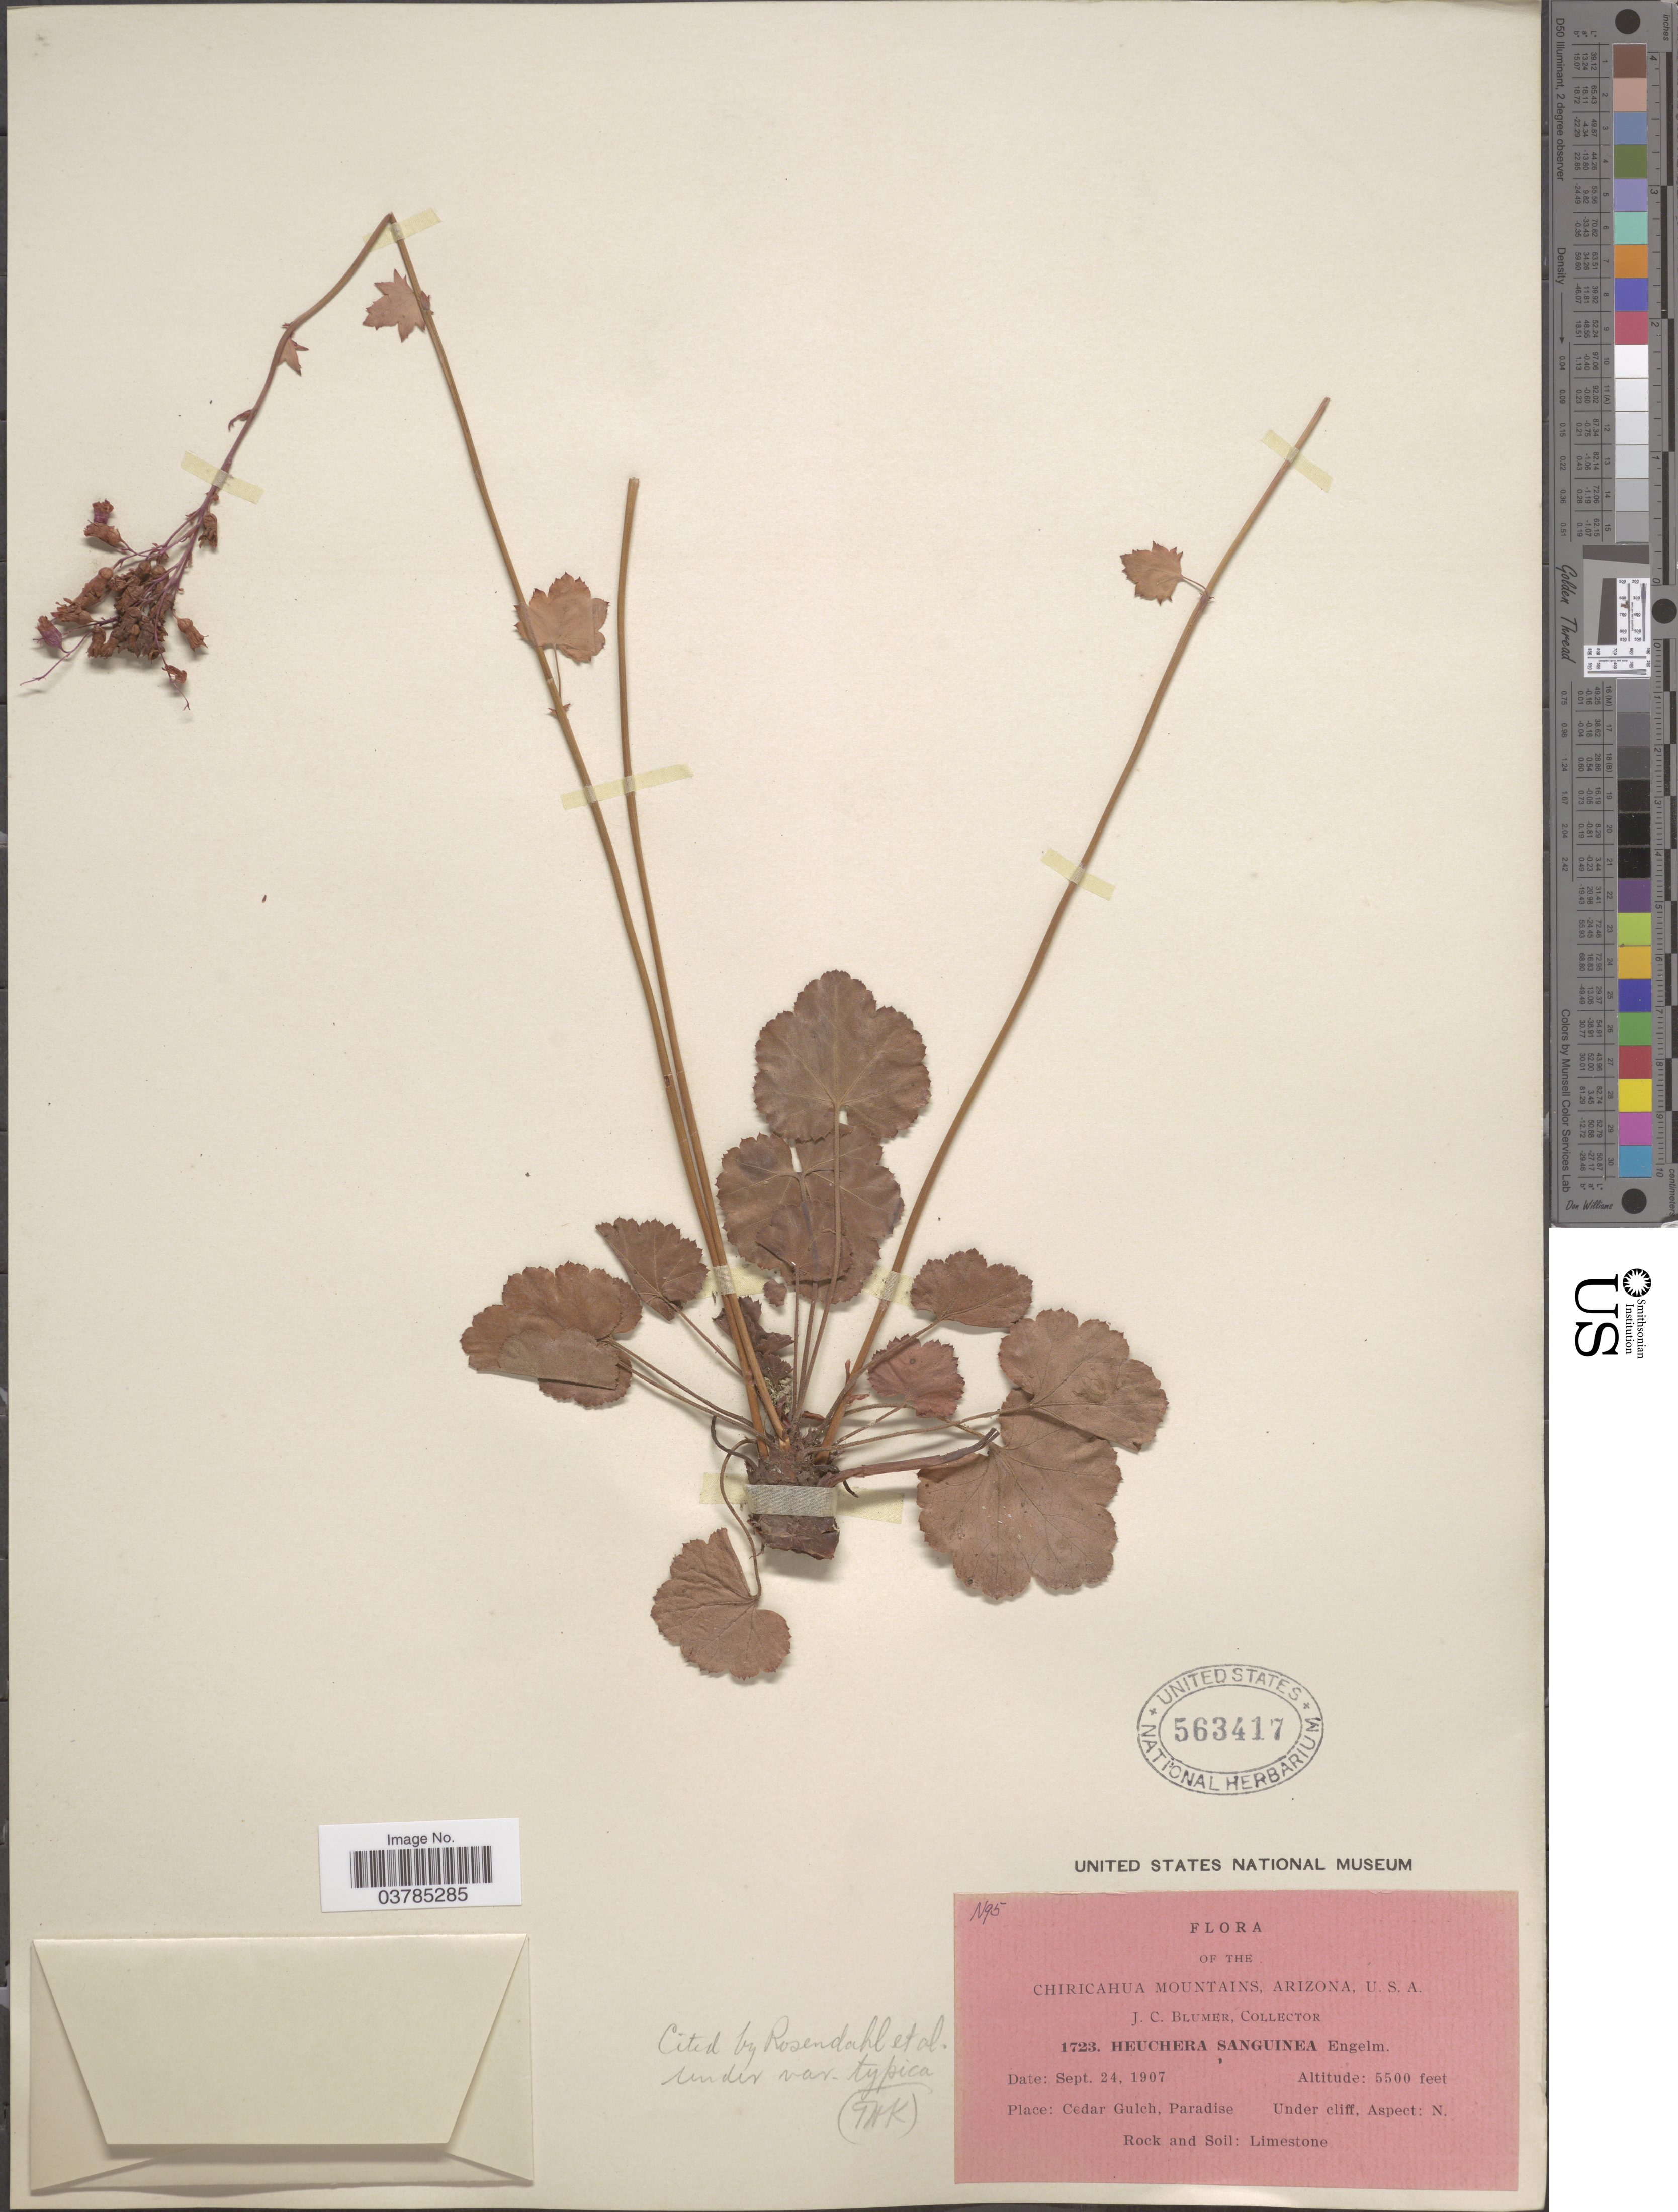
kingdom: Plantae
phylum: Tracheophyta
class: Magnoliopsida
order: Saxifragales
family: Saxifragaceae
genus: Heuchera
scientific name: Heuchera sanguinea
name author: Engelm.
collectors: J. C. Blumer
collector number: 1723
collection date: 1907-09-24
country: United States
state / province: Arizona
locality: The Chiricahua Mountains. Cedar Gulch, Paradise. Under cliff, Aspect: N.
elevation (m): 1676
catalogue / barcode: US 563417